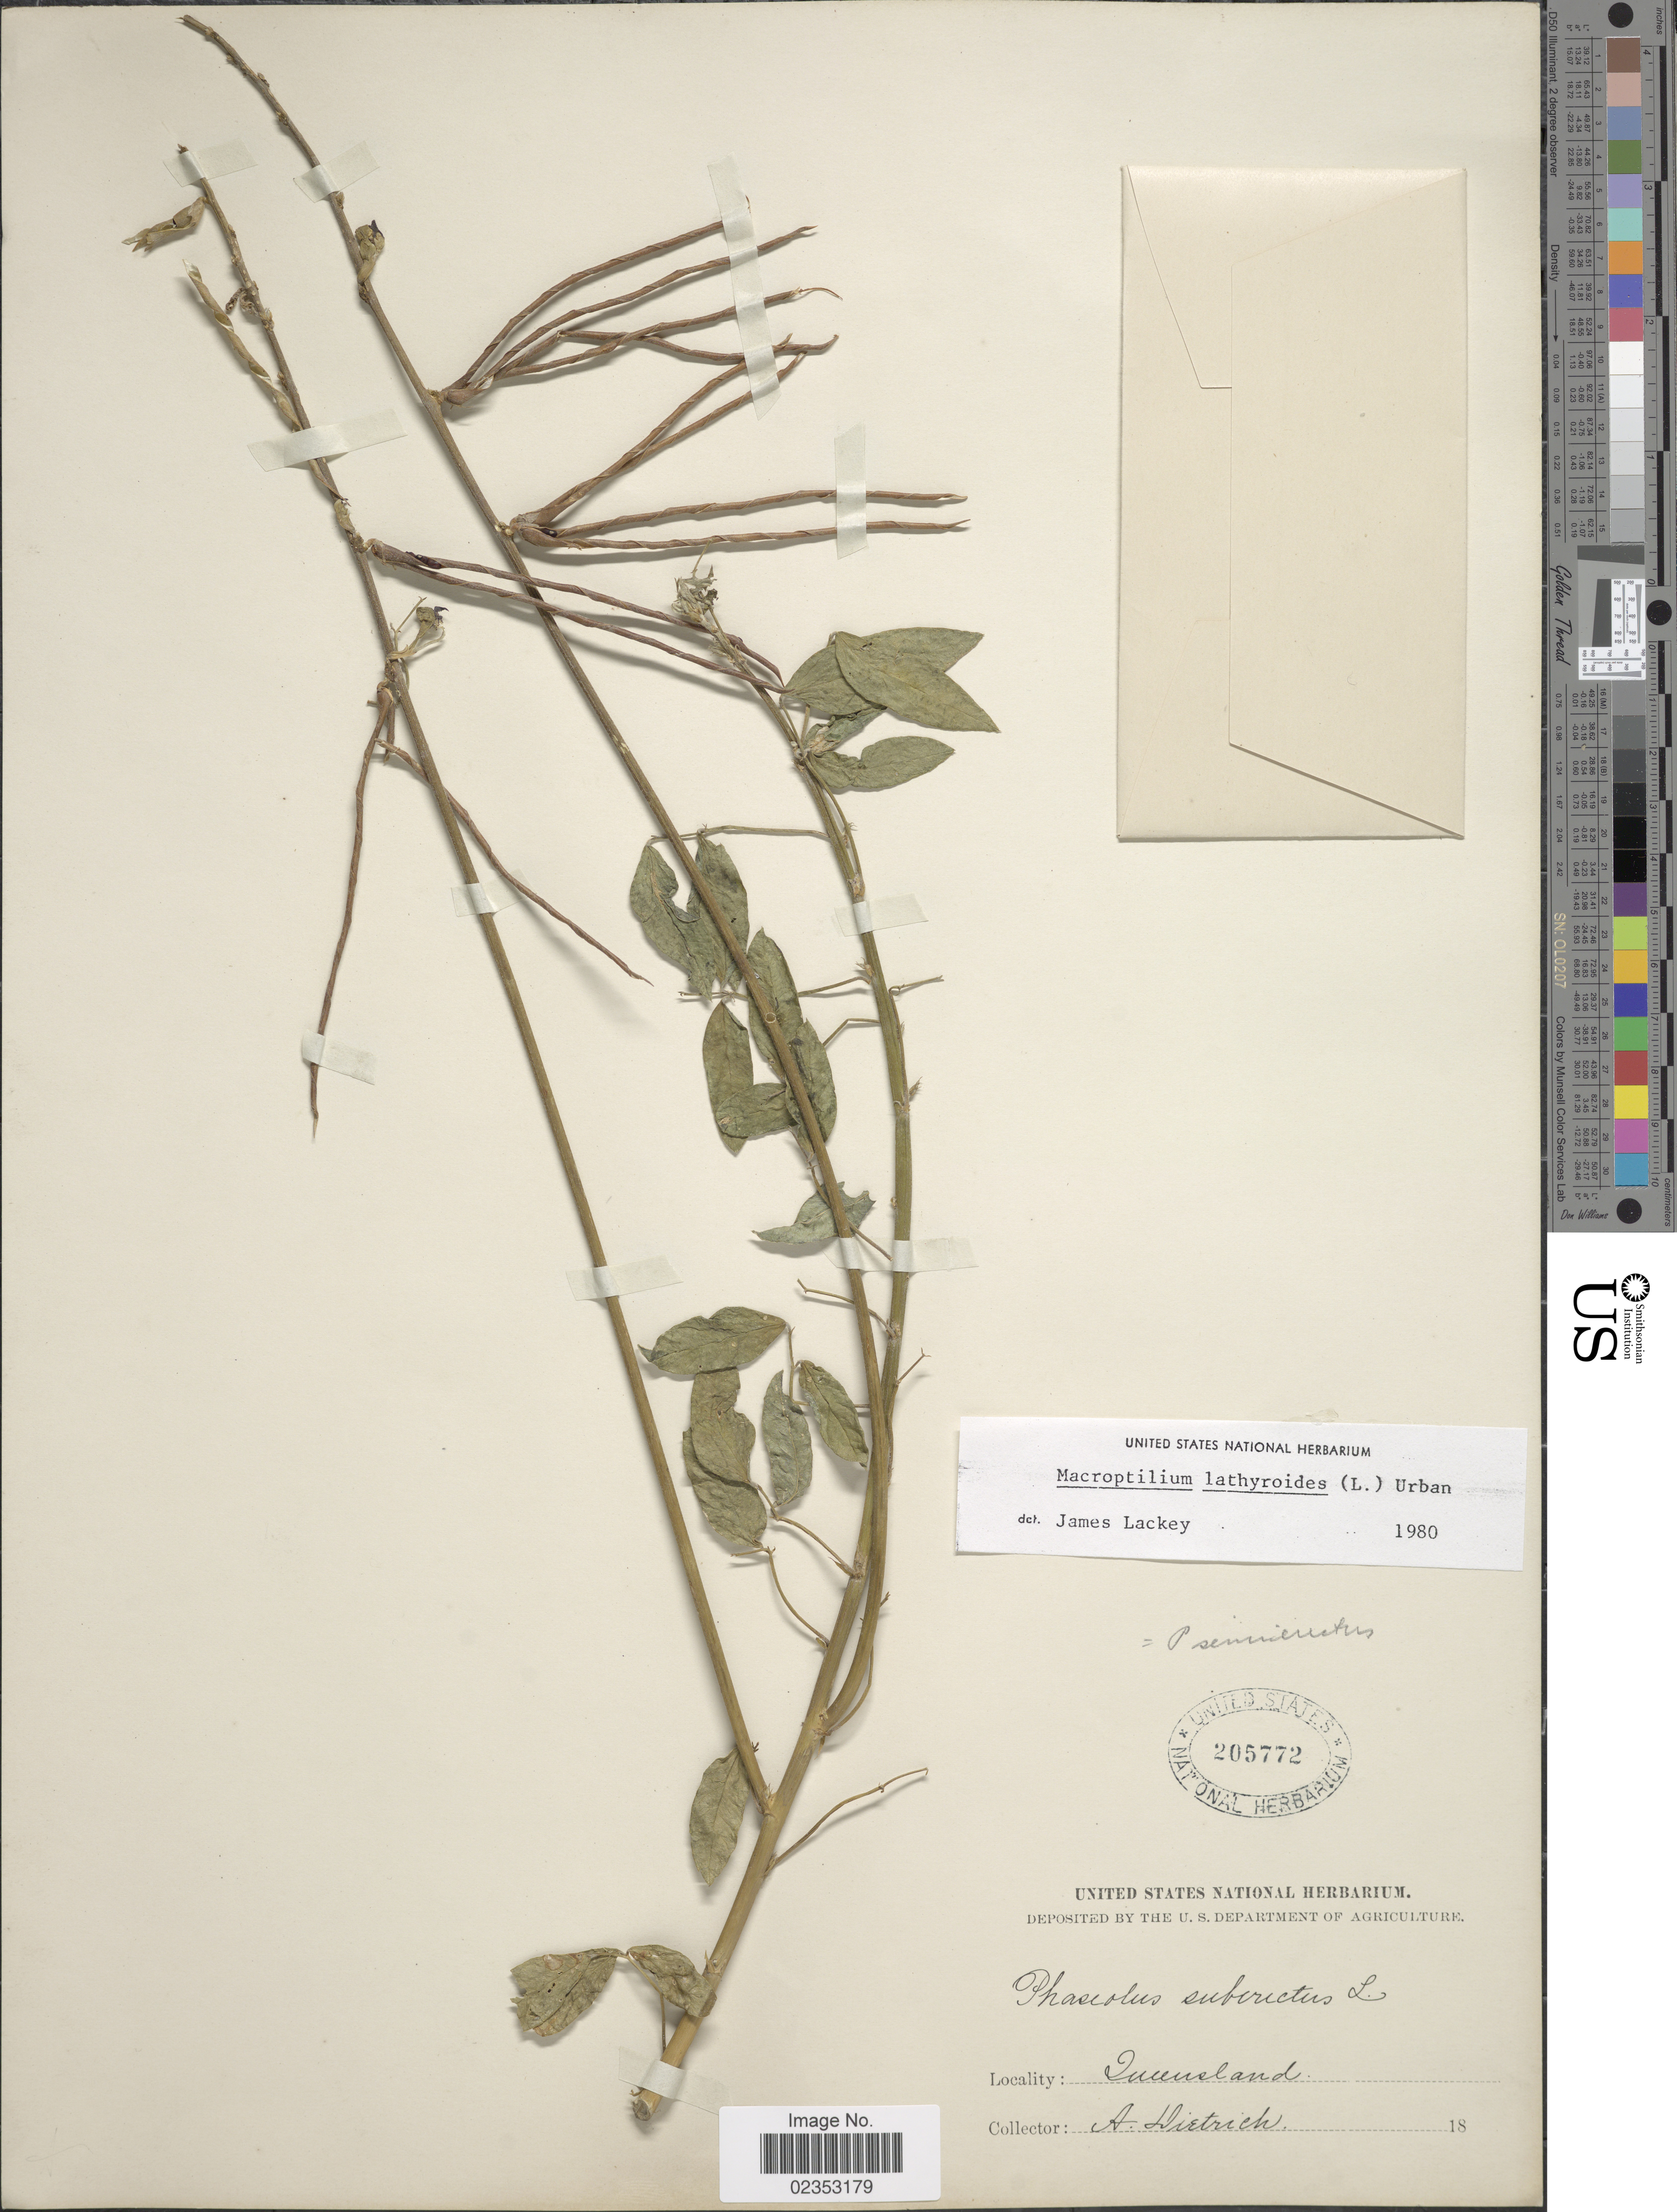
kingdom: Plantae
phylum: Tracheophyta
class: Magnoliopsida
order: Fabales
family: Fabaceae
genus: Macroptilium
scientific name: Macroptilium lathyroides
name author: (L.) Urb.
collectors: A. Dietrich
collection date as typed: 18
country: Australia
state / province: Queensland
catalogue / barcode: US 205772